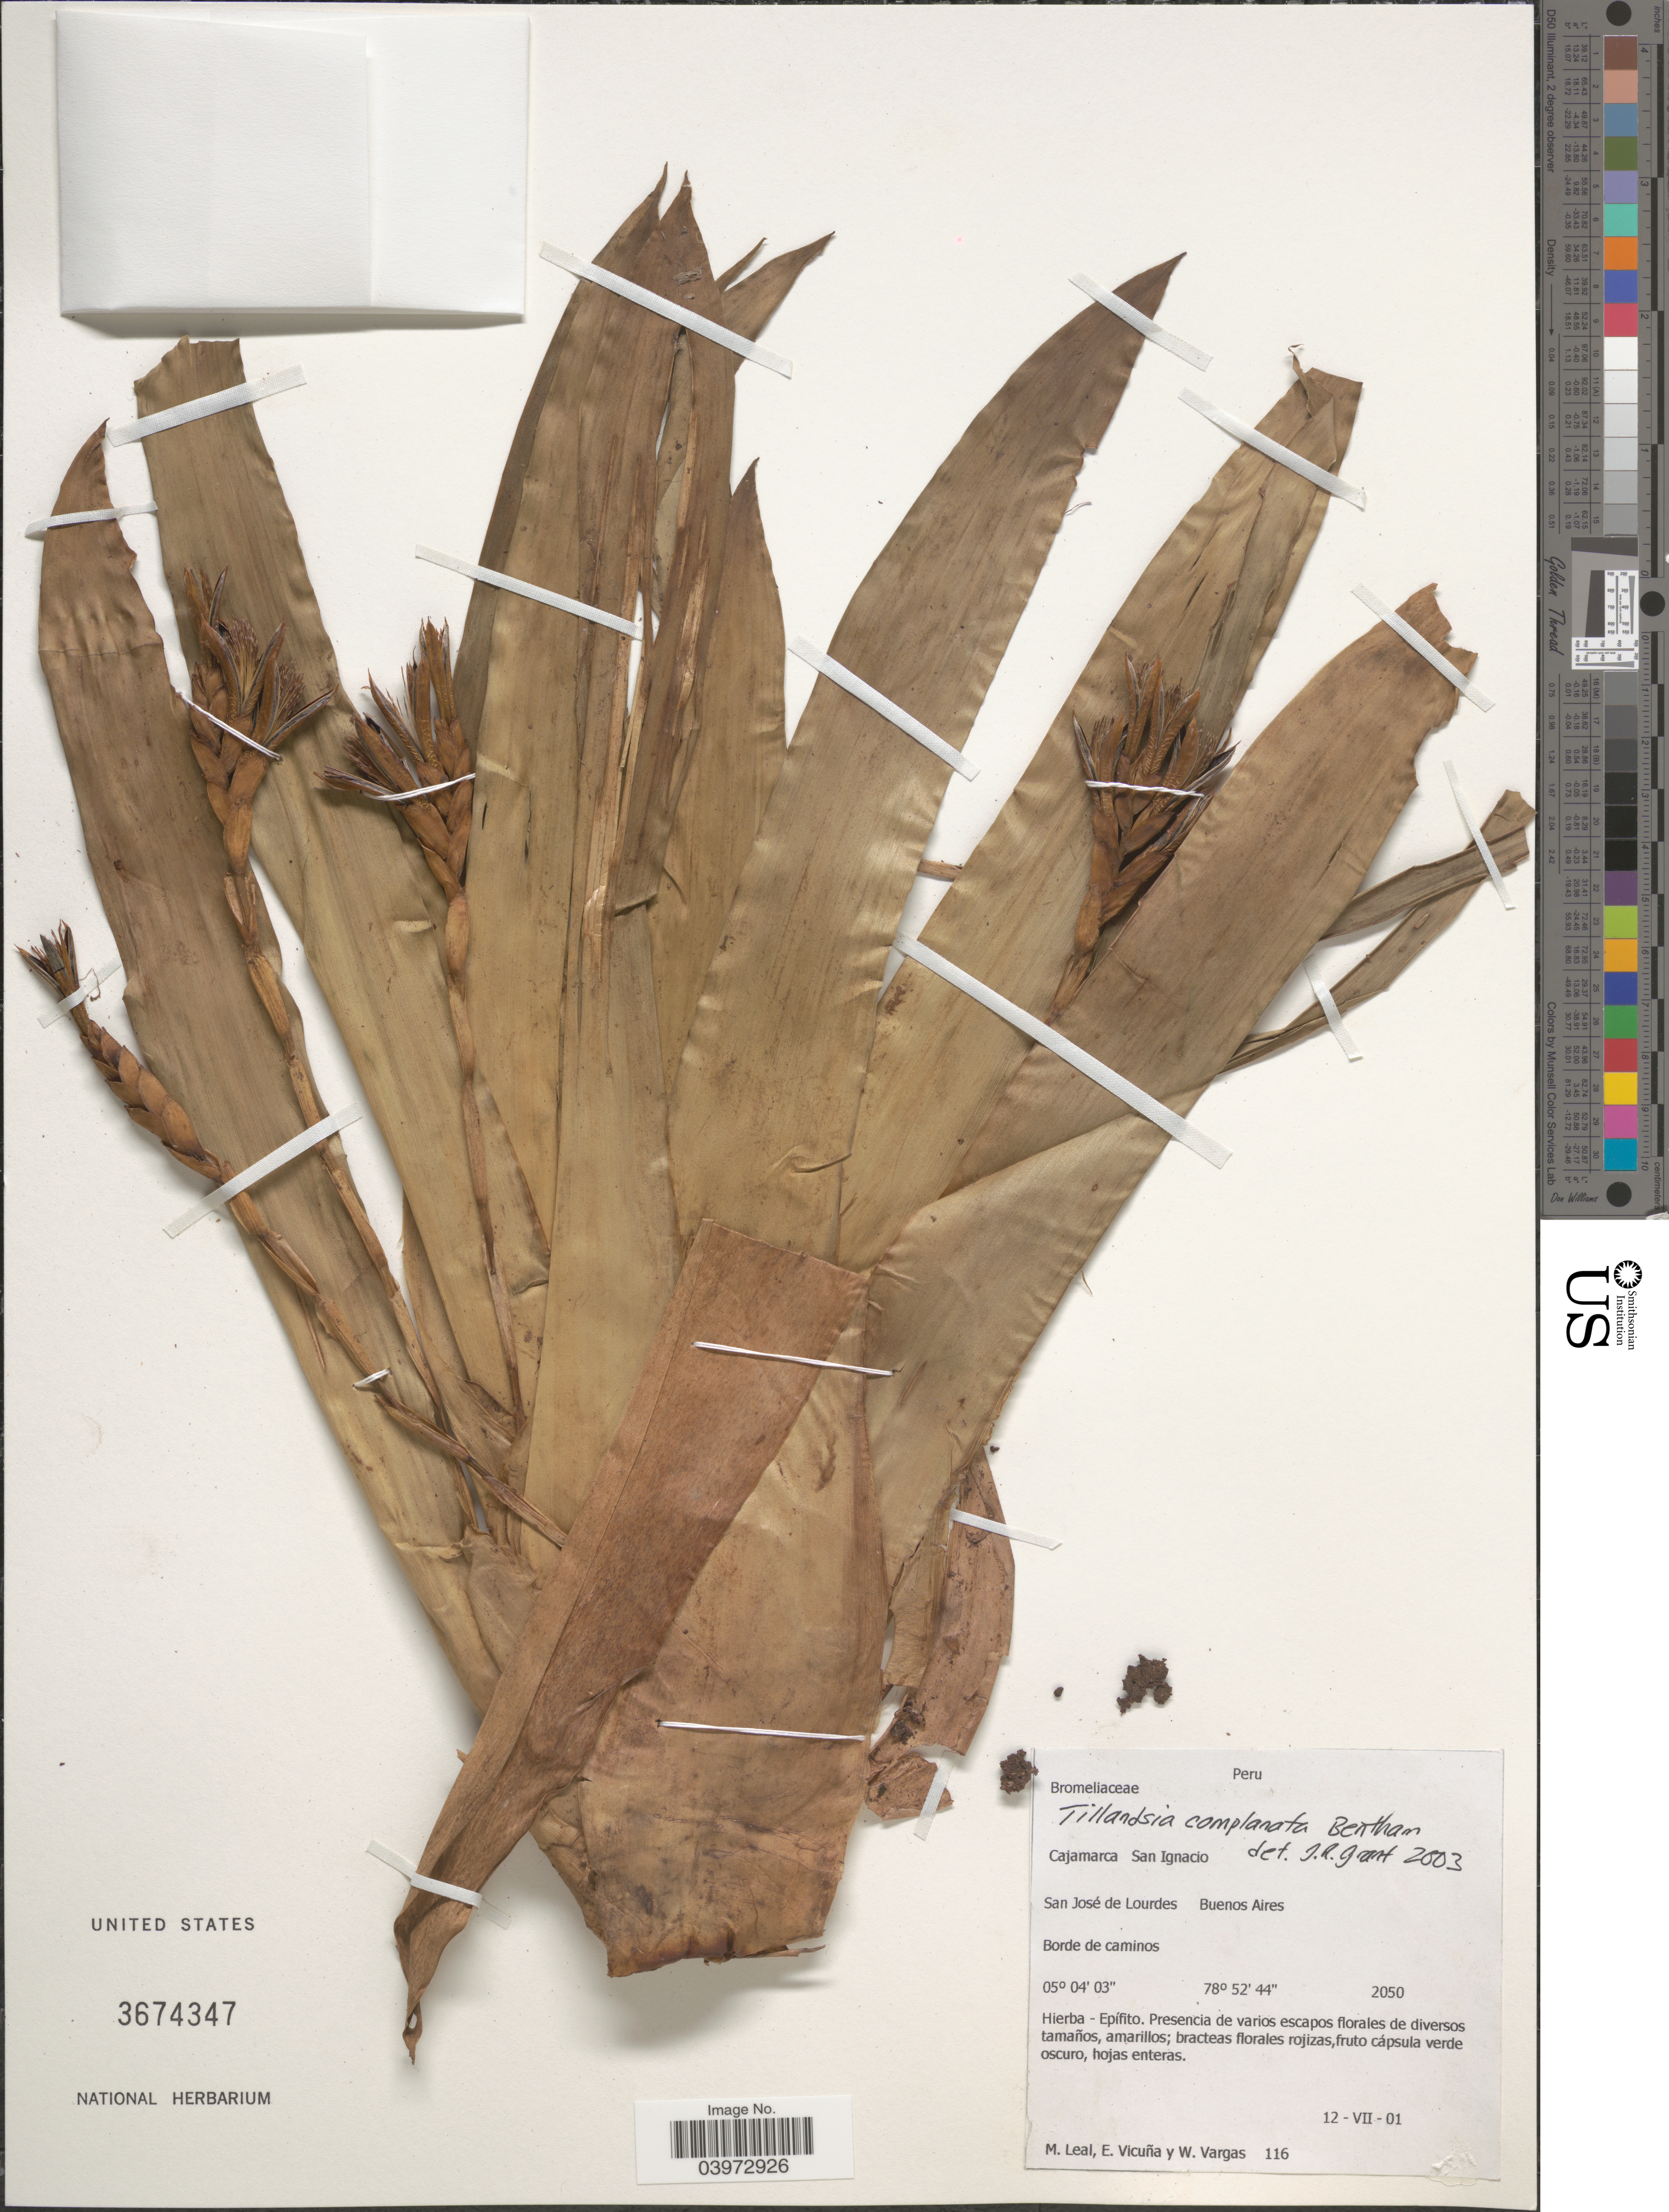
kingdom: Plantae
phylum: Tracheophyta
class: Liliopsida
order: Poales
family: Bromeliaceae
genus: Tillandsia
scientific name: Tillandsia complanata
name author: Benth.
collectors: M. E. Leal, E. Vicuña & W. Vargas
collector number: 116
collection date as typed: Transcribed d/m/y: 12/7/1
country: Peru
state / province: Cajamarca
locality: San Ignacio. San José de Lourdes. Buenos Aires.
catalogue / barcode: US 3674347